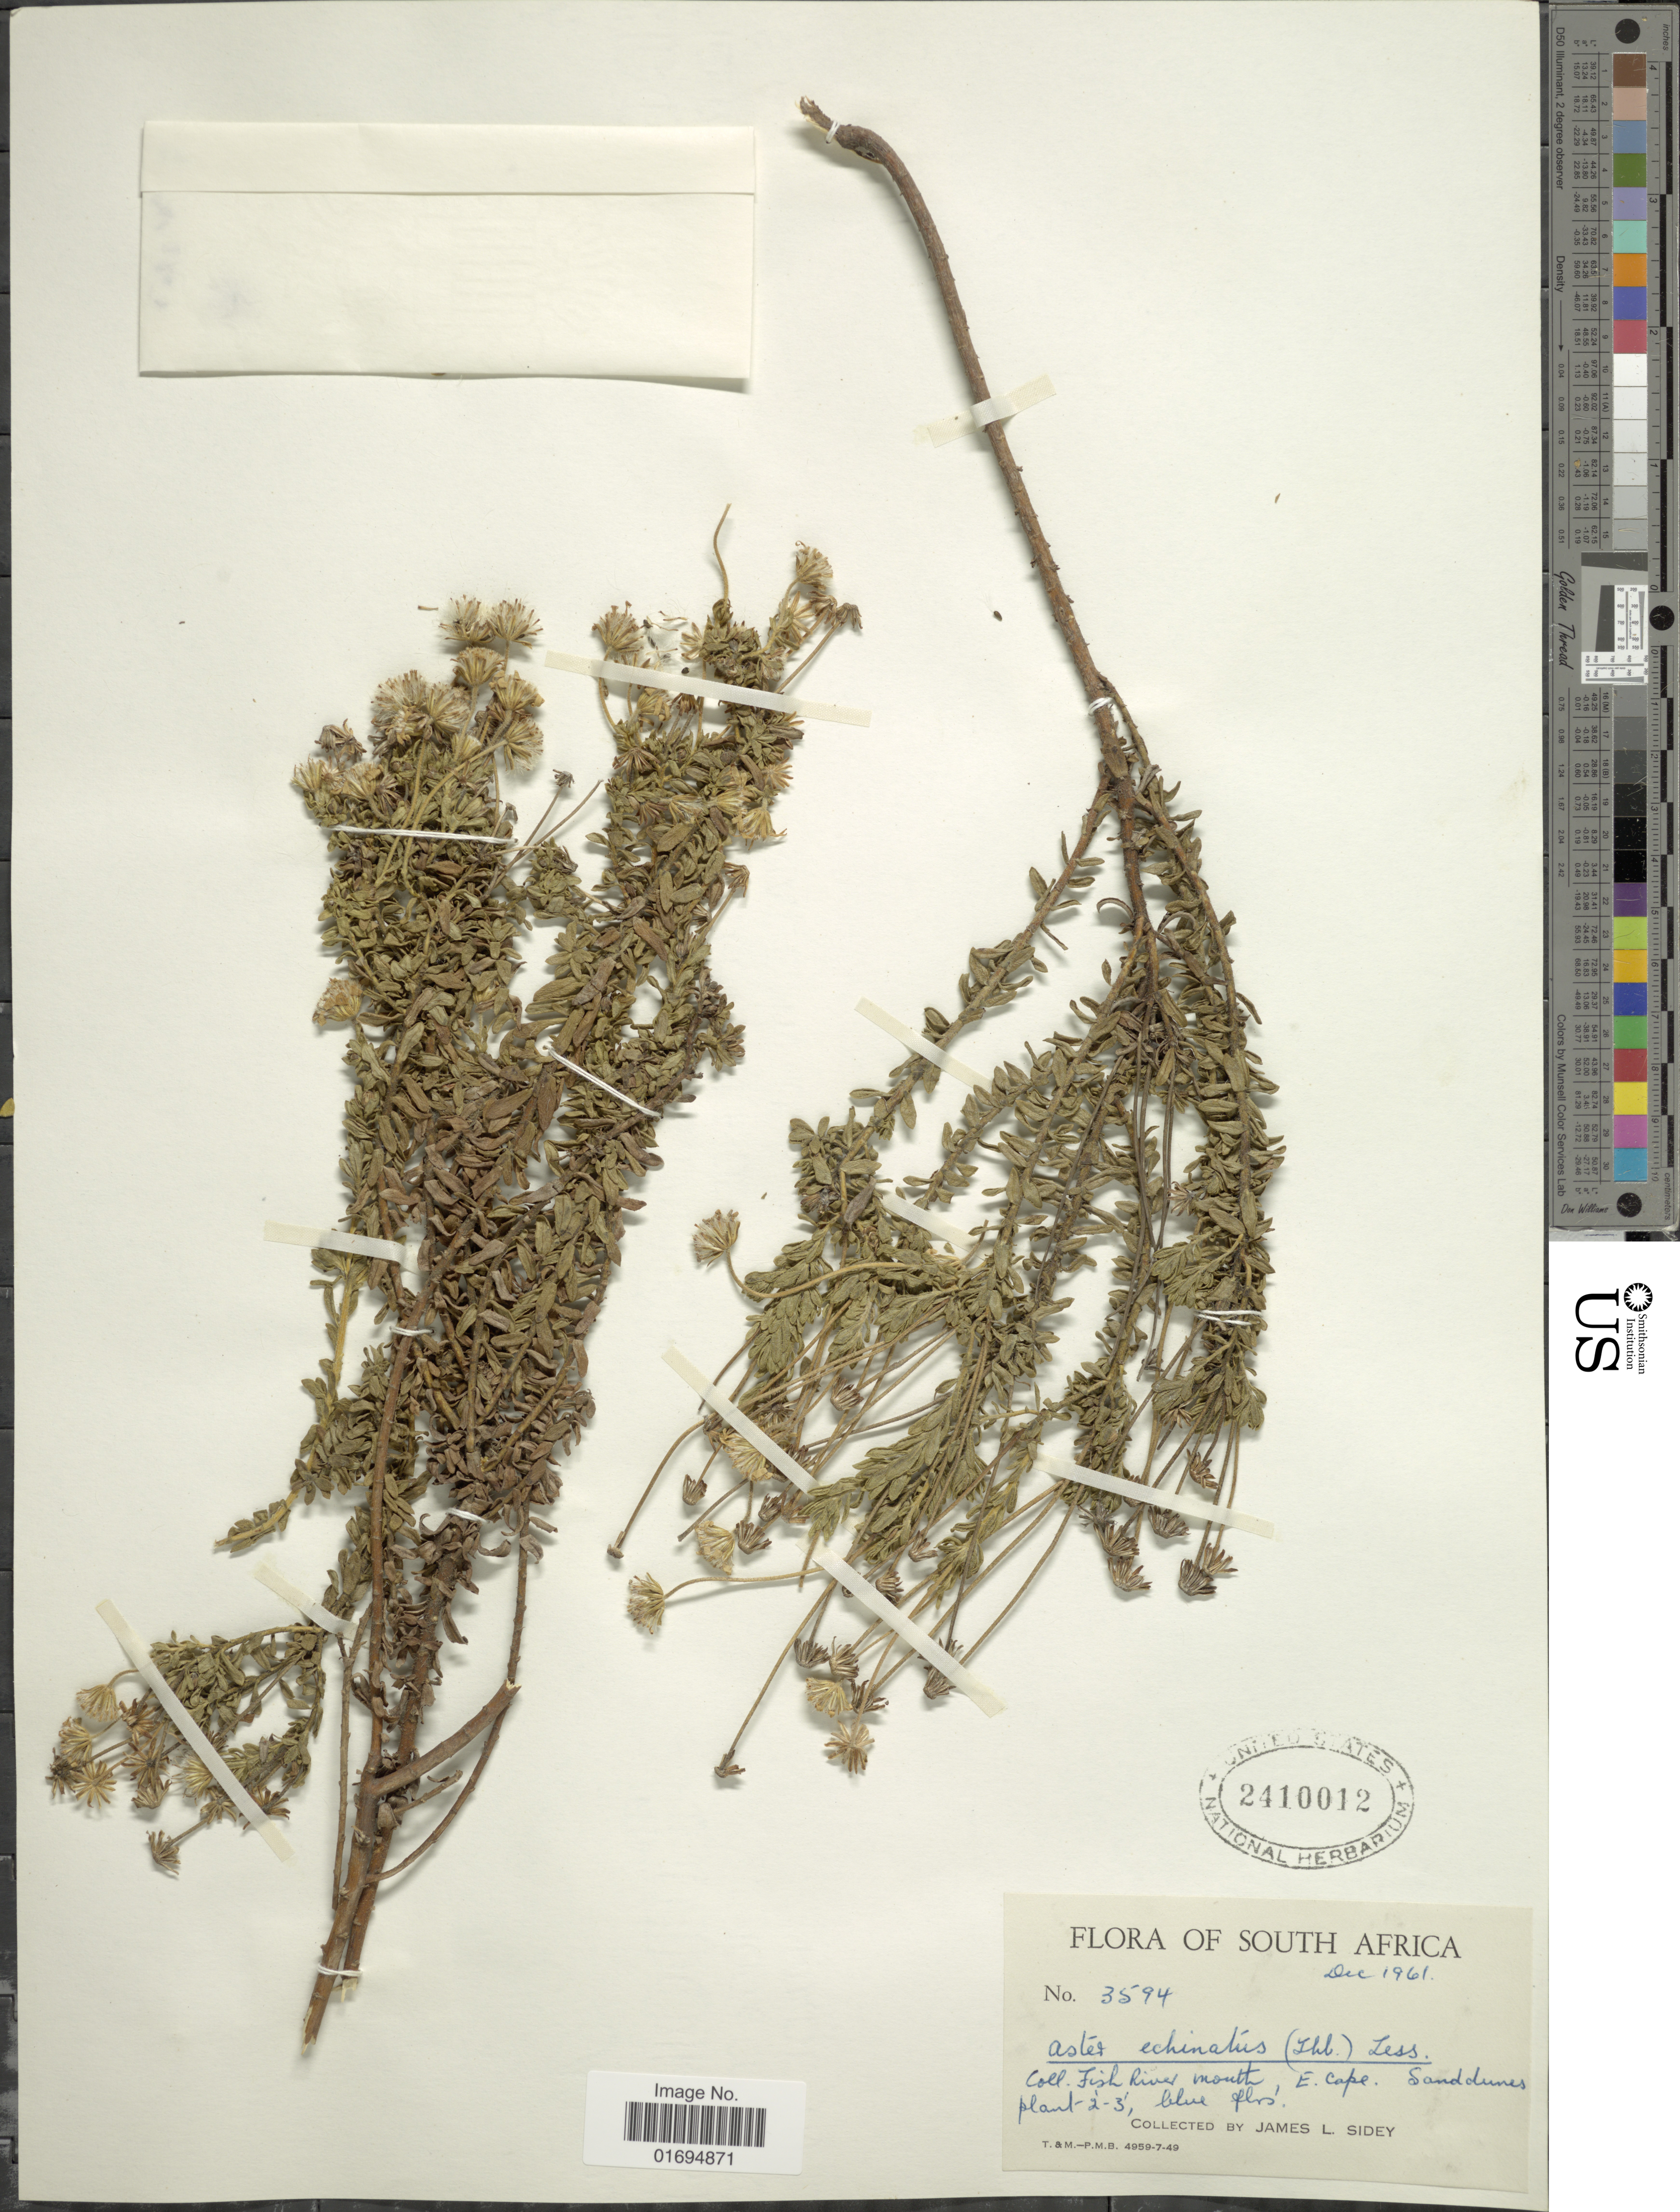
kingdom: Plantae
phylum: Tracheophyta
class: Magnoliopsida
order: Asterales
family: Asteraceae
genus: Felicia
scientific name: Felicia echinata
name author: (Thunb.) Nees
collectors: J. L. Sidey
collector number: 3594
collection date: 1961-12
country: South Africa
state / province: Eastern Cape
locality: Fish River mouth, E. Cape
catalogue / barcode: US 2410012